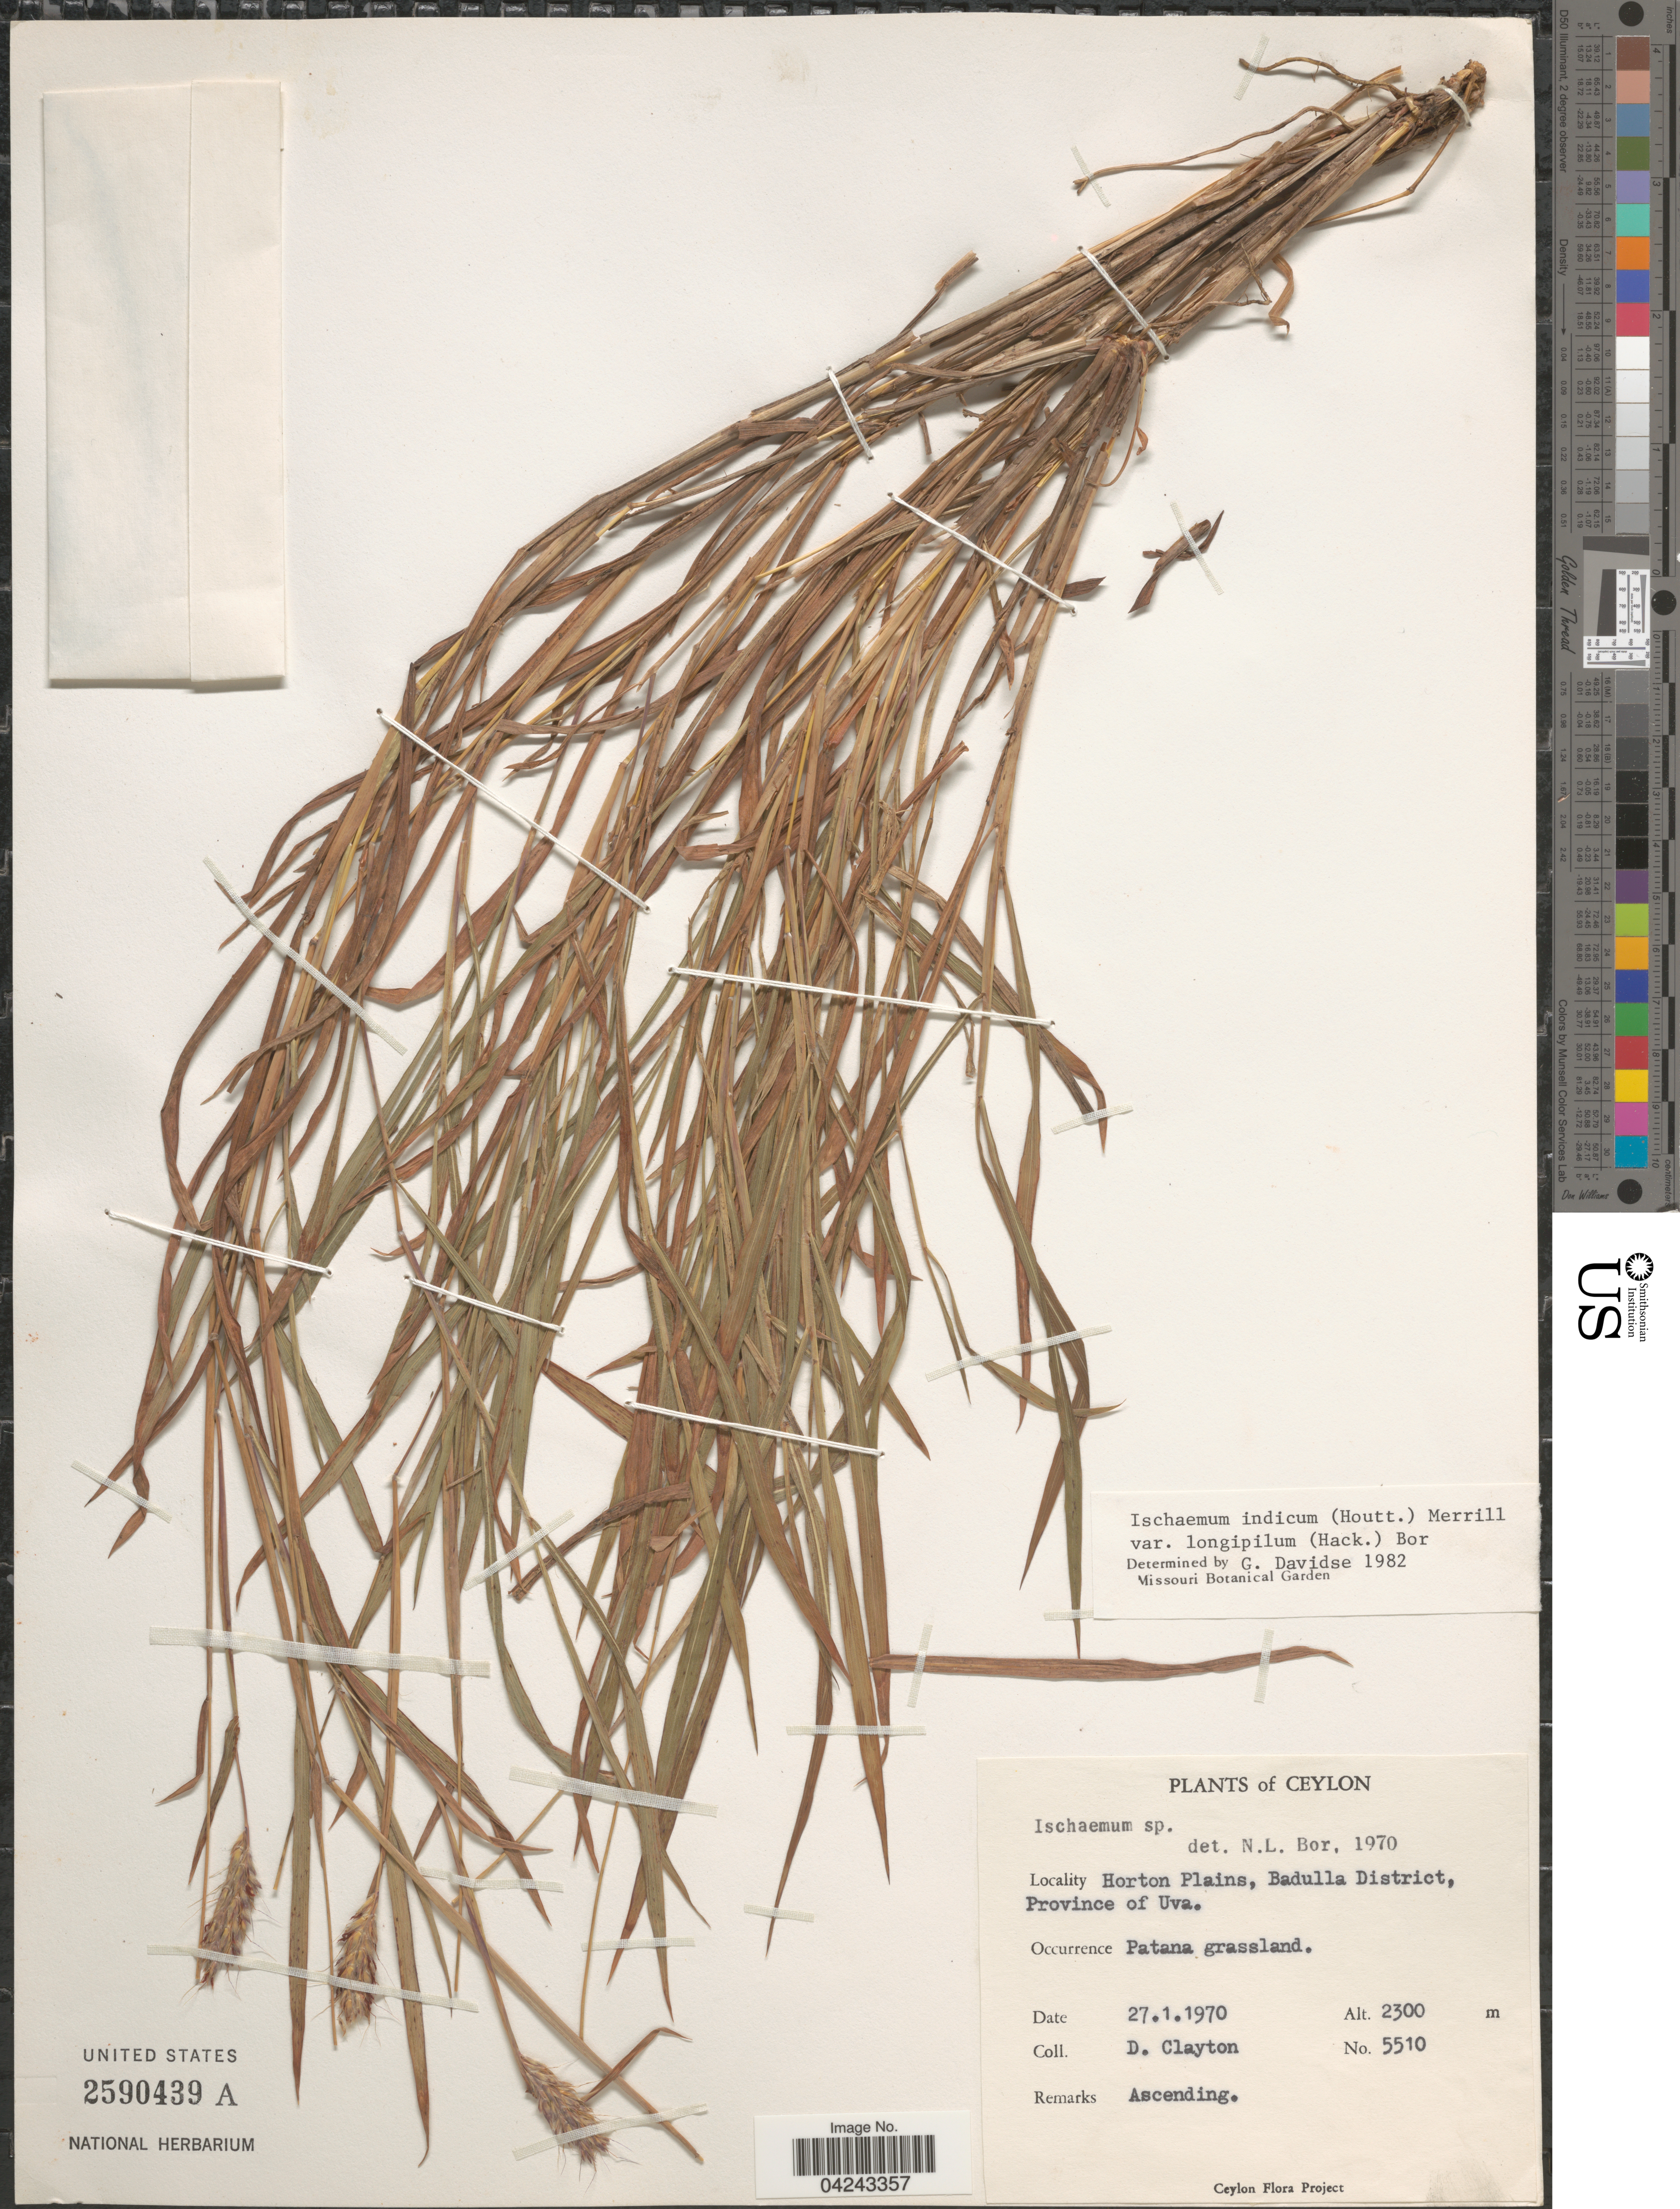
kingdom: Plantae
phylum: Tracheophyta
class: Liliopsida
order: Poales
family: Poaceae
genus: Ischaemum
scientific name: Ischaemum ciliare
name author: Retz.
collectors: D. Clayton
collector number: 5510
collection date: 1970-01-27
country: Sri Lanka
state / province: Uva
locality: Ceylon. Horton Plains, Badulla District.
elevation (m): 2300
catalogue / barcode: US 2590439A